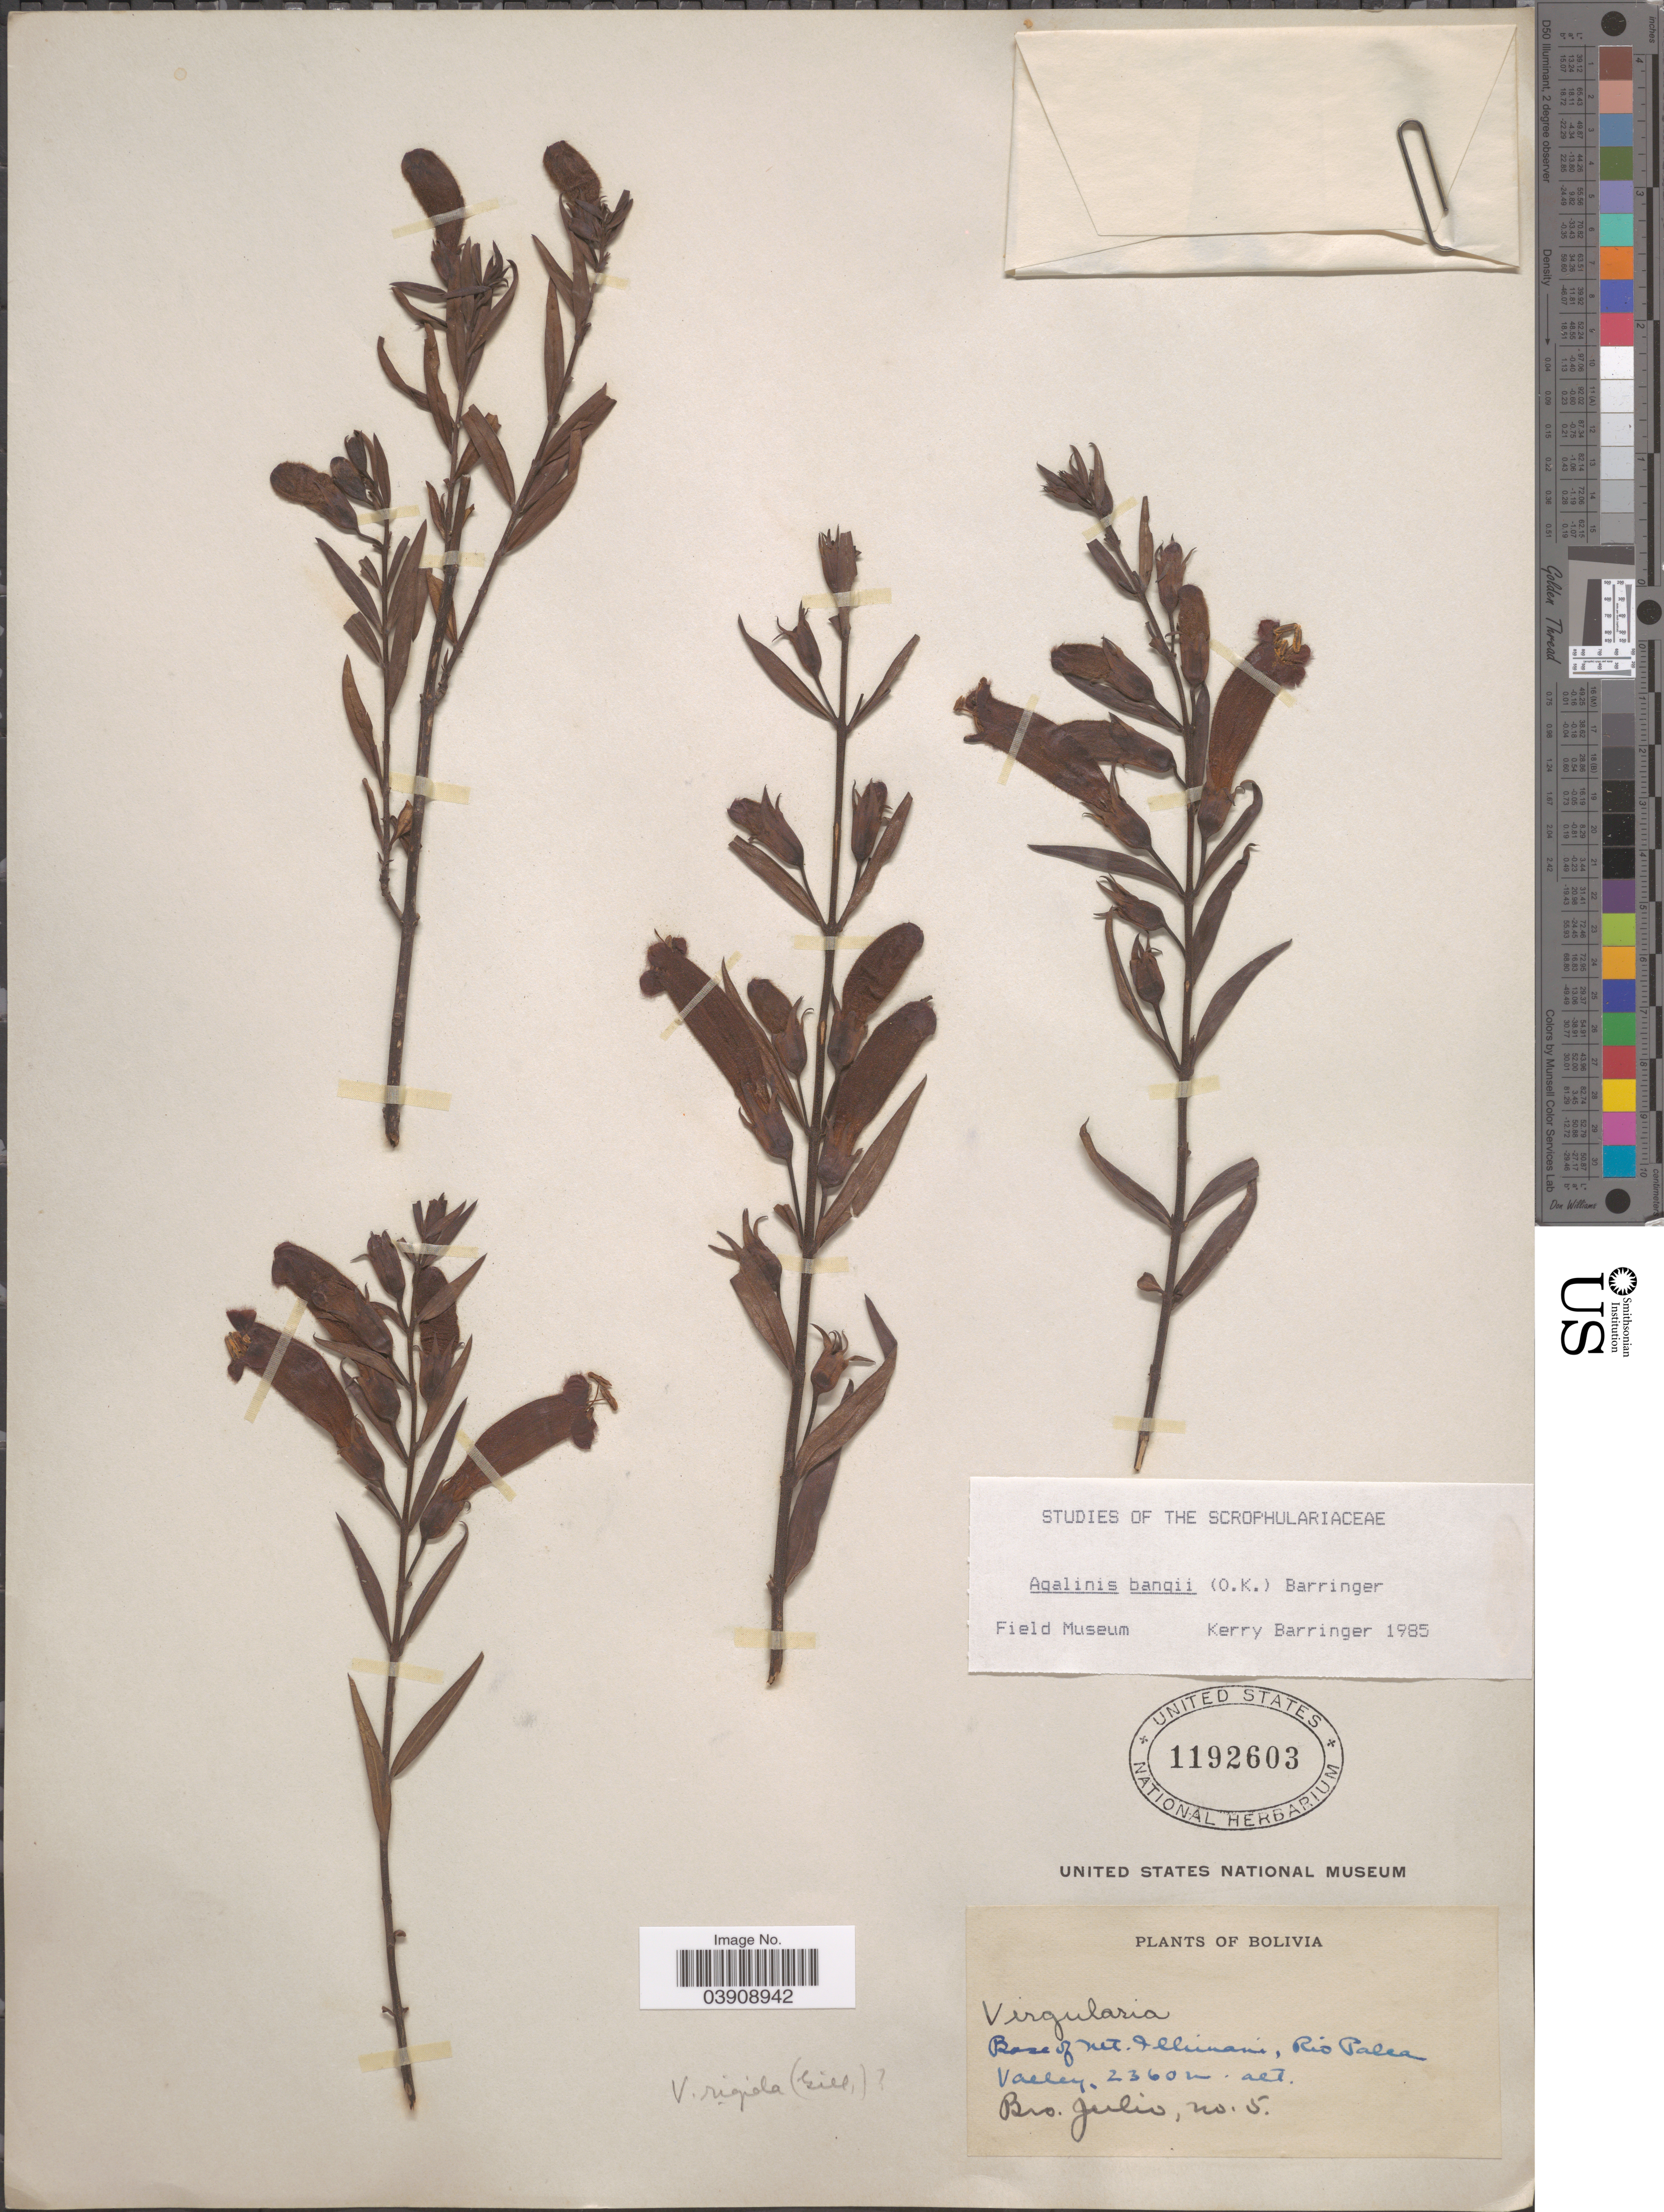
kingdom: Plantae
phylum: Tracheophyta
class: Magnoliopsida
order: Lamiales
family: Orobanchaceae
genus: Agalinis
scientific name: Agalinis bangii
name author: (Kuntze) Barringer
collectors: Bro. Julio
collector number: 5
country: Bolivia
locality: Base of Mt. Illimani, Rio Palca Valley.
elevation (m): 2360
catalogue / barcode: US 1192603